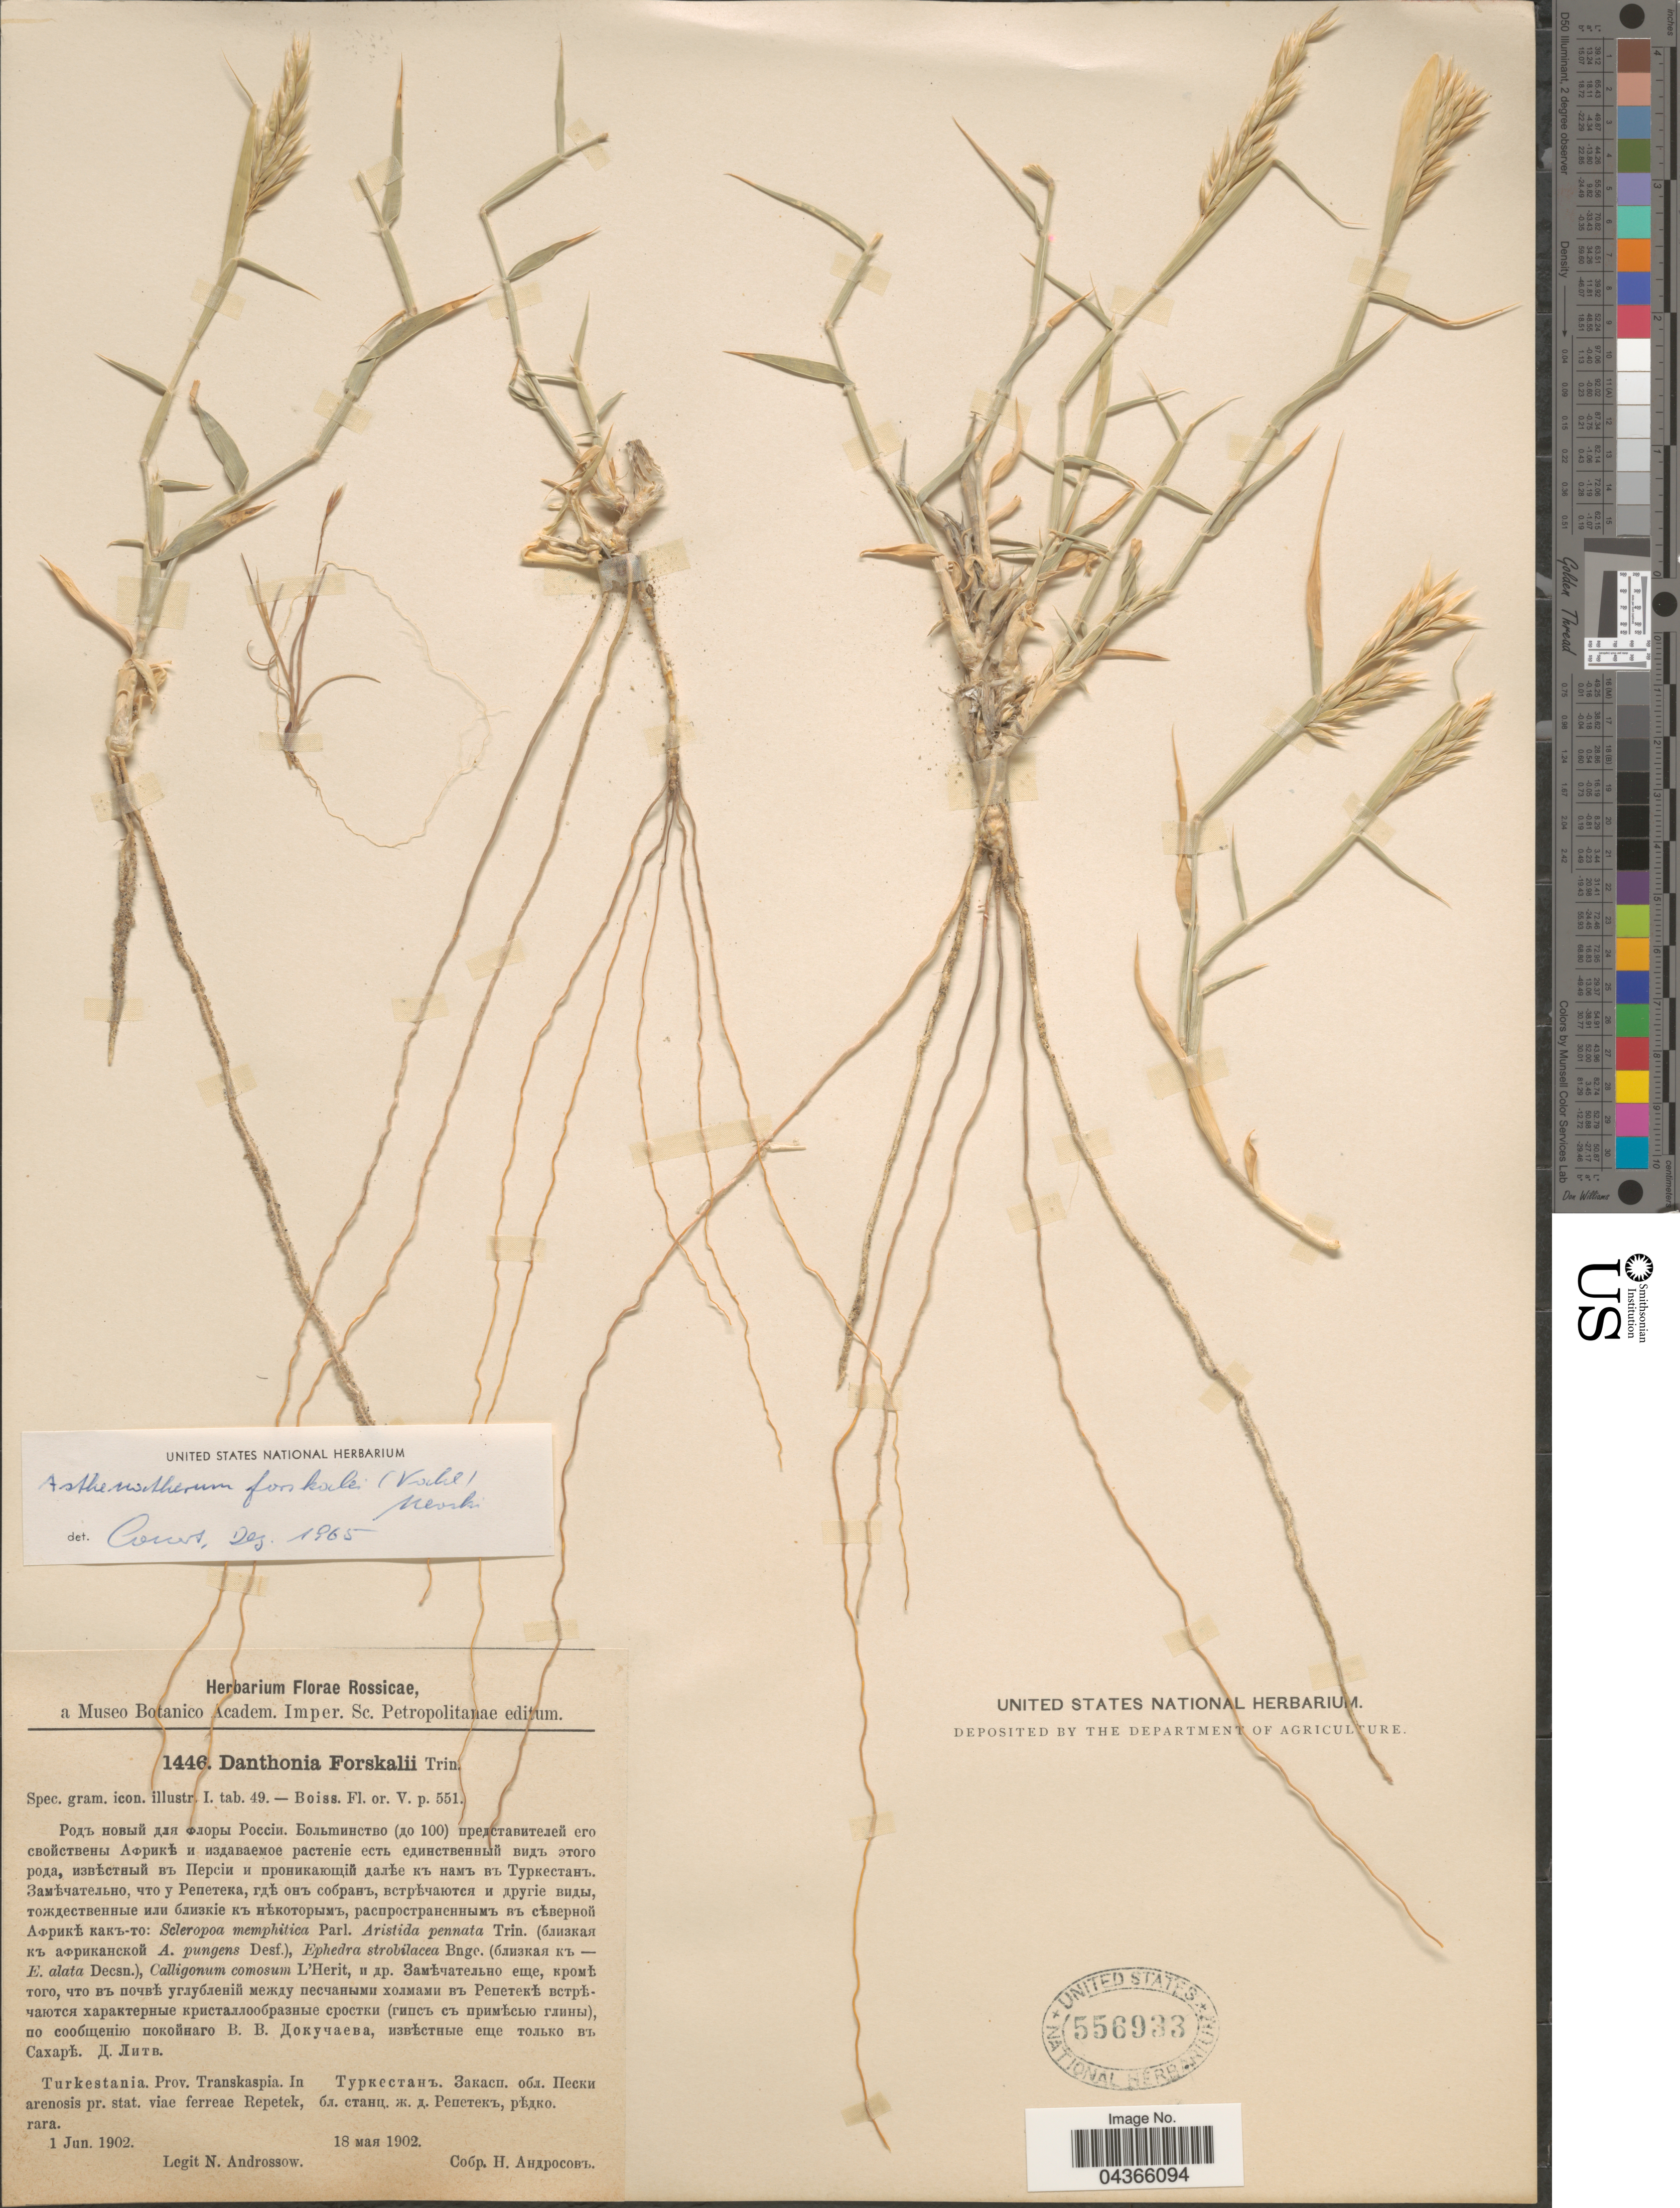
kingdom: Plantae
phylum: Tracheophyta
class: Liliopsida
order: Poales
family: Poaceae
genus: Centropodia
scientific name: Centropodia forsskalii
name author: (Vahl) Cope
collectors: N. Androssov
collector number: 1446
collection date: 1902-06-01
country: Turkmenistan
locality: Rossicae. Turkestania. Prov. Transkaspia. In arenosis pr. stat. viae ferreae Repetek.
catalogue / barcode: US 556933